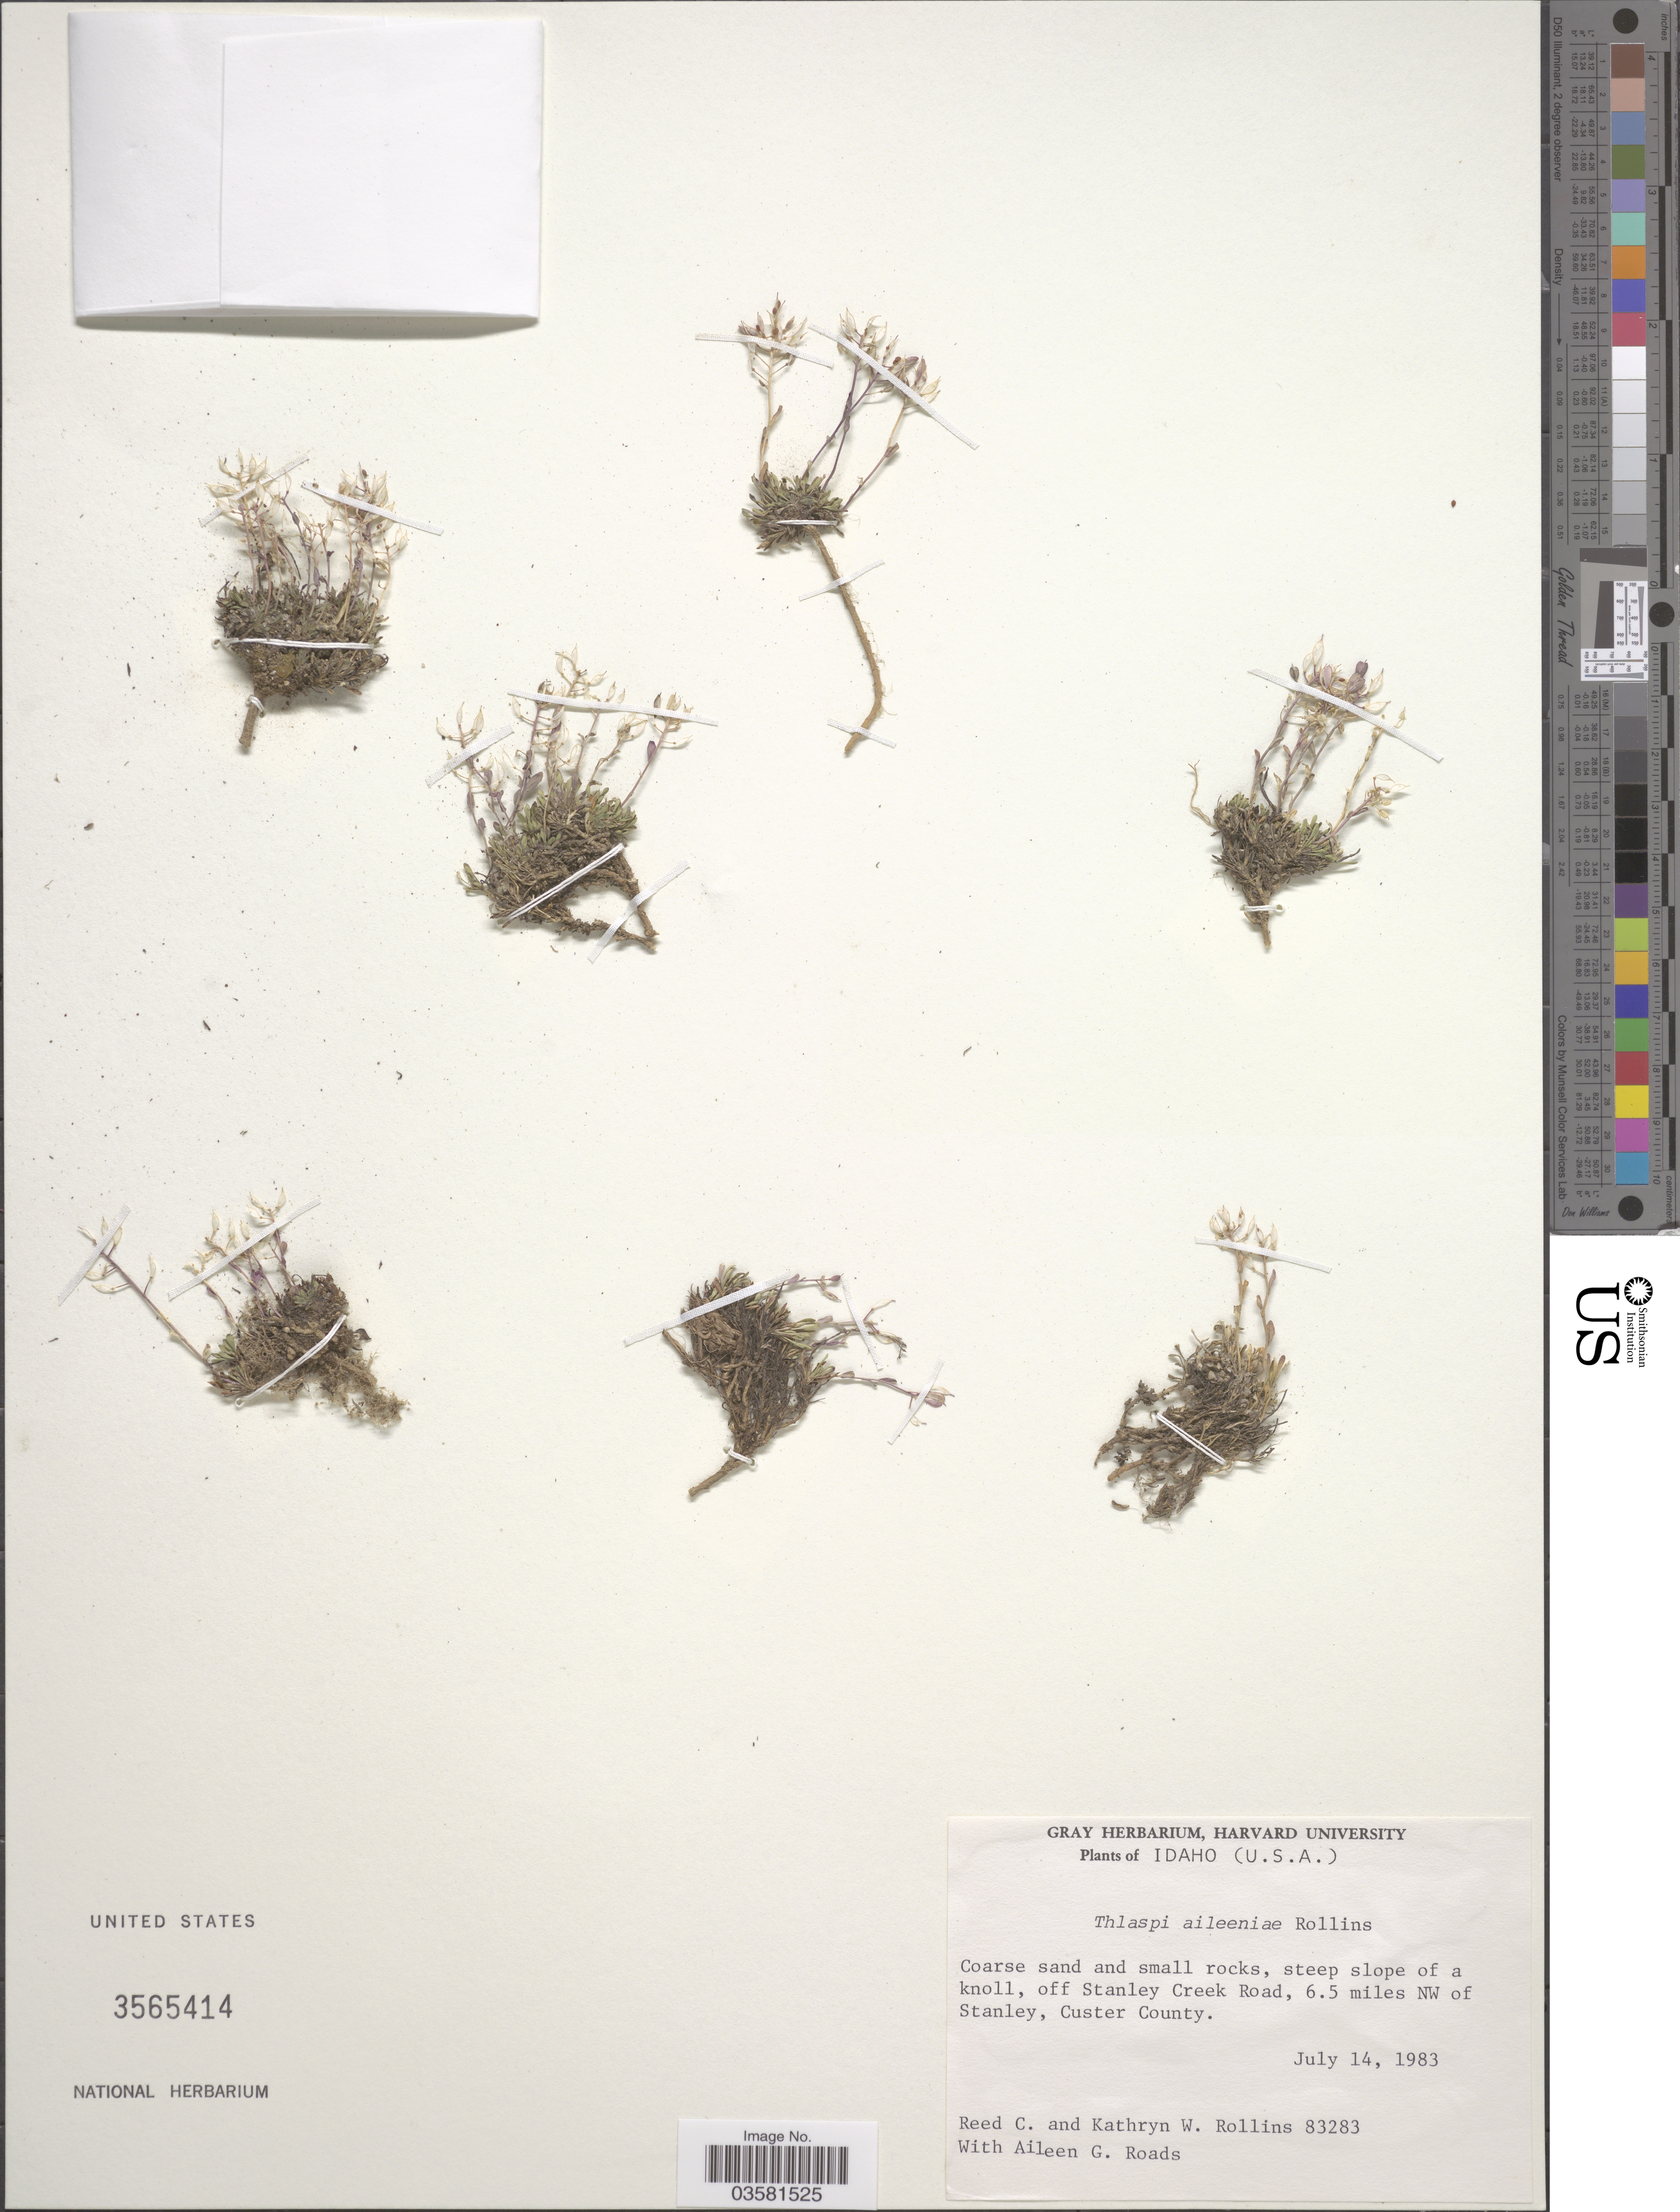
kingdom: Plantae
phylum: Tracheophyta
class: Magnoliopsida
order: Brassicales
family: Brassicaceae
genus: Thlaspi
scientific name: Thlaspi aileeniae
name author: Rollins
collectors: R. C. Rollins, K. W. Rollins & A. Roads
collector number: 83283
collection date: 1983-07-14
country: United States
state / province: Idaho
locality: Off Stanley Creek Road, 6.5 miles NW of Stanley, Custer County.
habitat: coarse sand and small rocks, steep slope of a knoll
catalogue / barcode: US 3565414